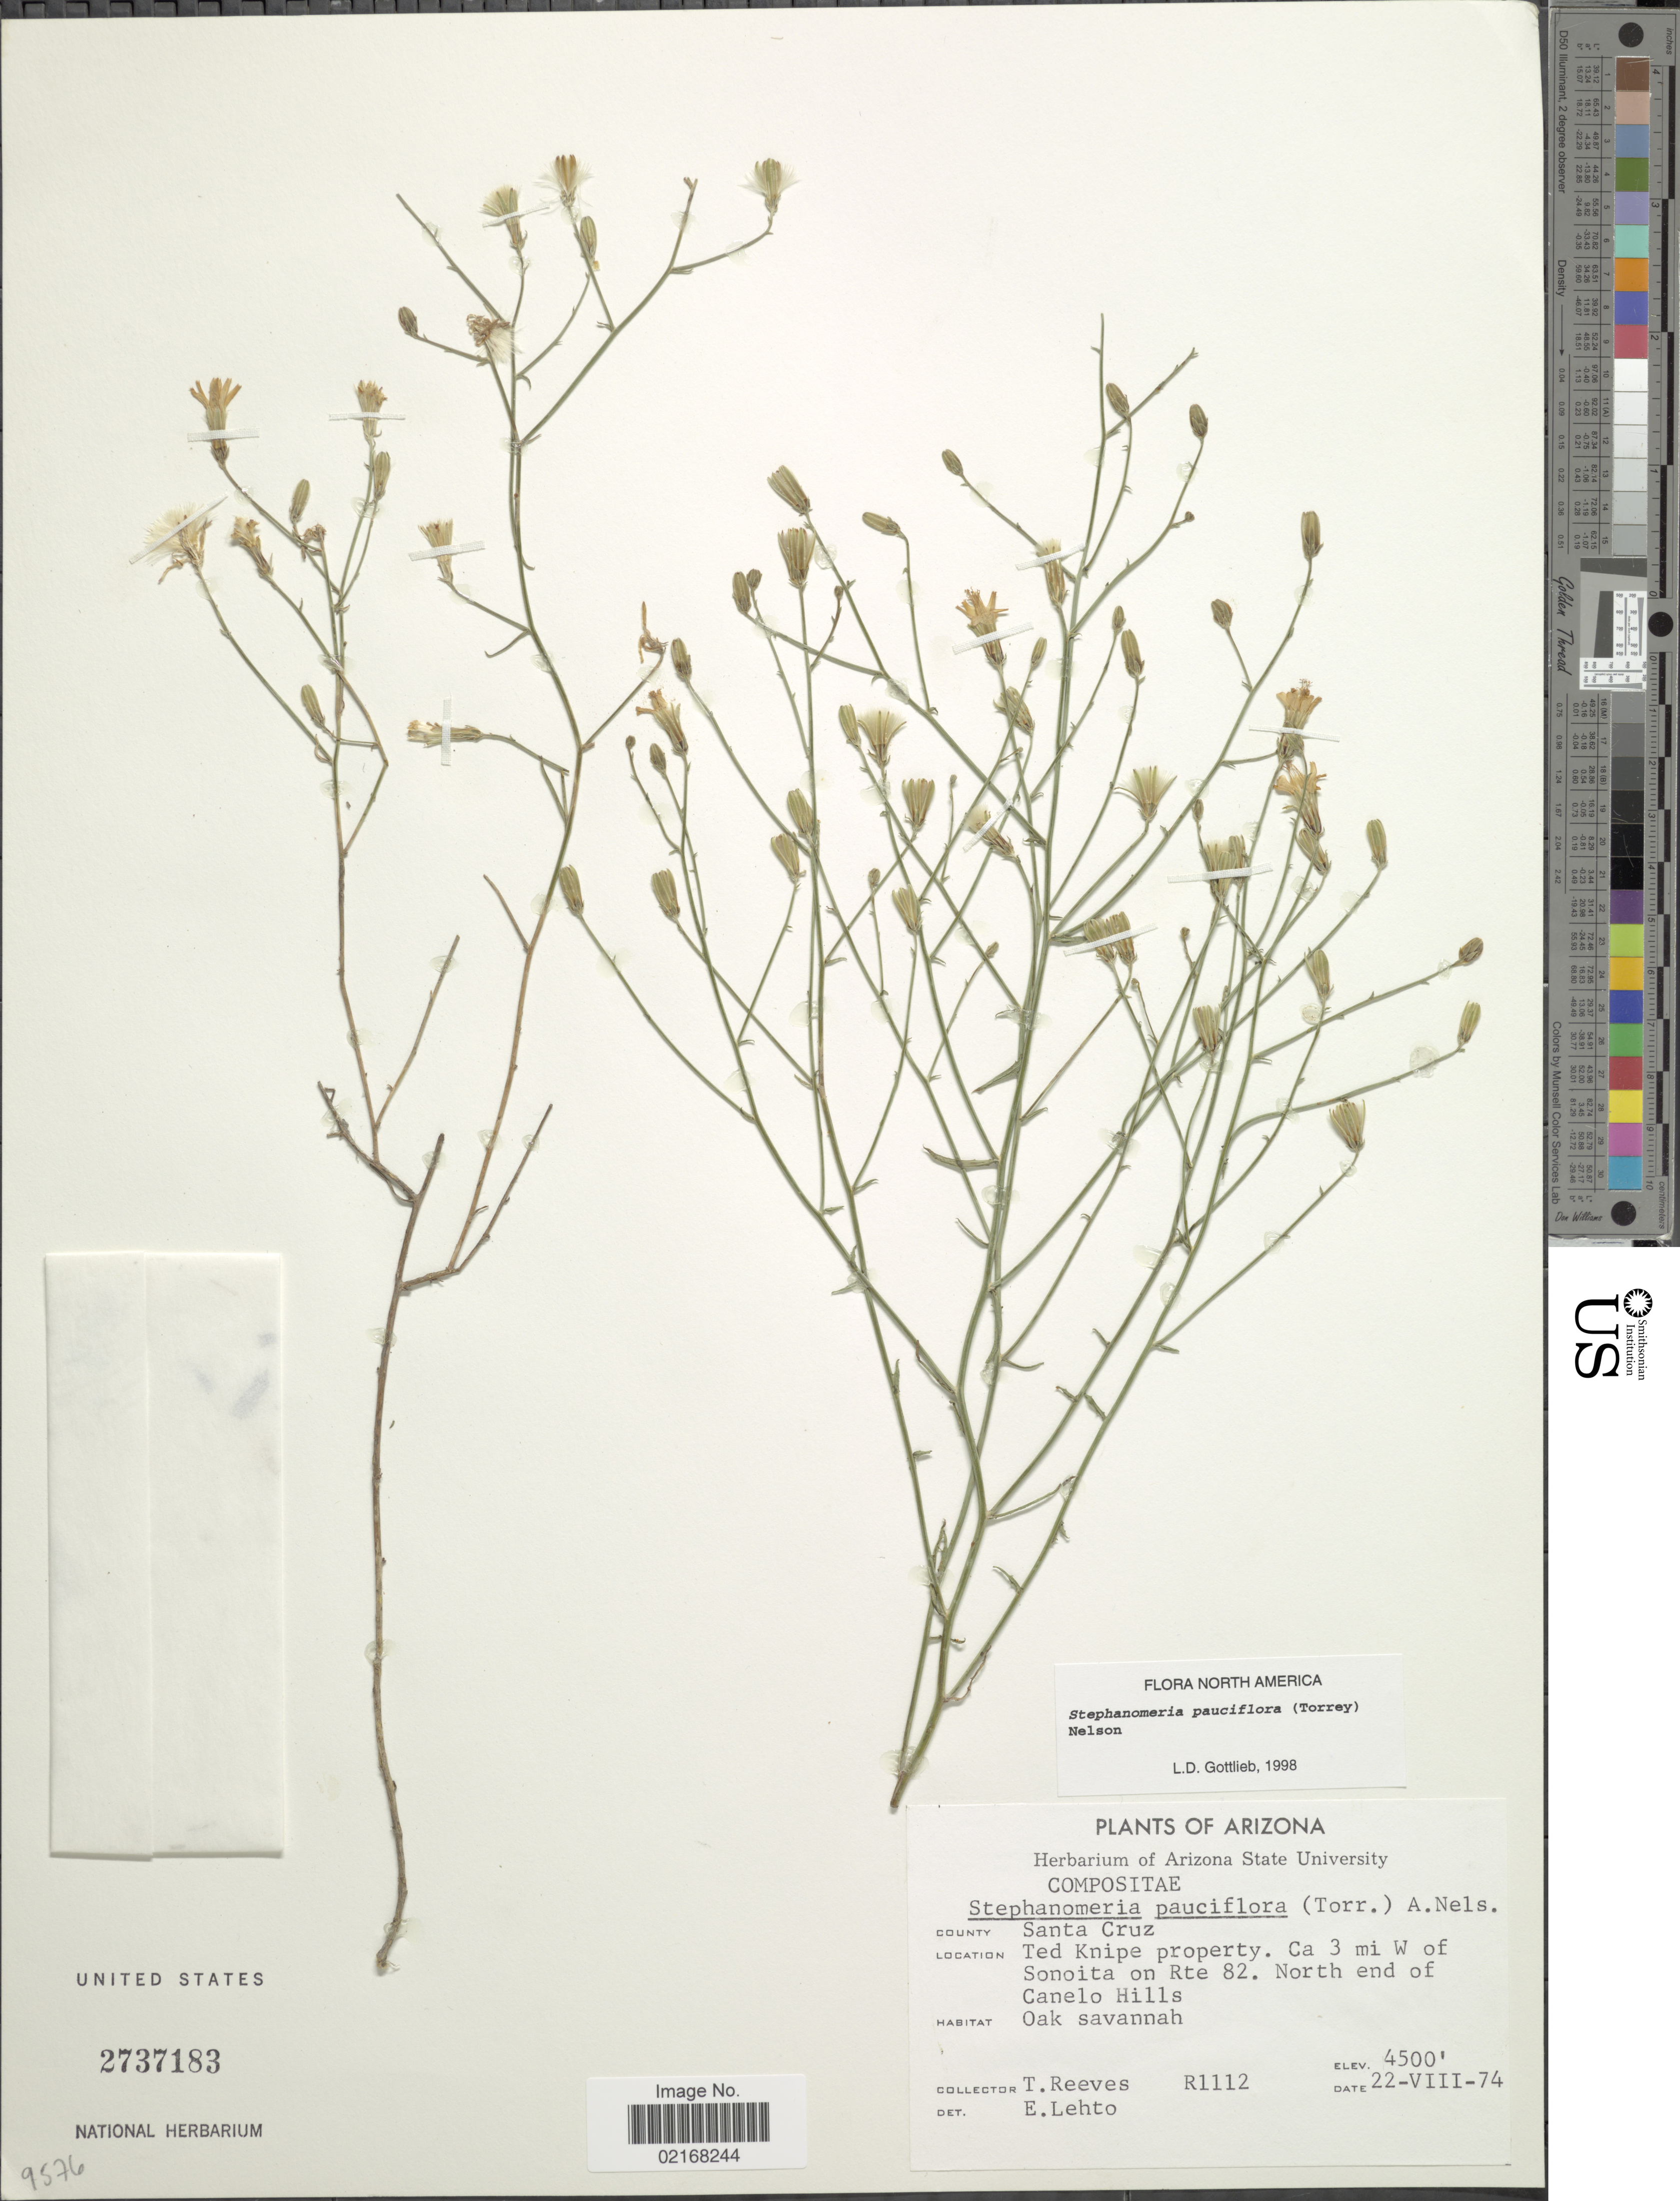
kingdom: Plantae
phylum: Tracheophyta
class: Magnoliopsida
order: Asterales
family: Asteraceae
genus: Stephanomeria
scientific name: Stephanomeria pauciflora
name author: (Torr.) A. Nelson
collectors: T. Reeves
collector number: R1112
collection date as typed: Transcribed d/m/y: 22/8/74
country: United States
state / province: Arizona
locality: County Santa Cruz. Ted Knipe property. Ca 3 mi W of Sonoita on Rte 82. North end of Canelo Hills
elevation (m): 1372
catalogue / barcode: US 2737183